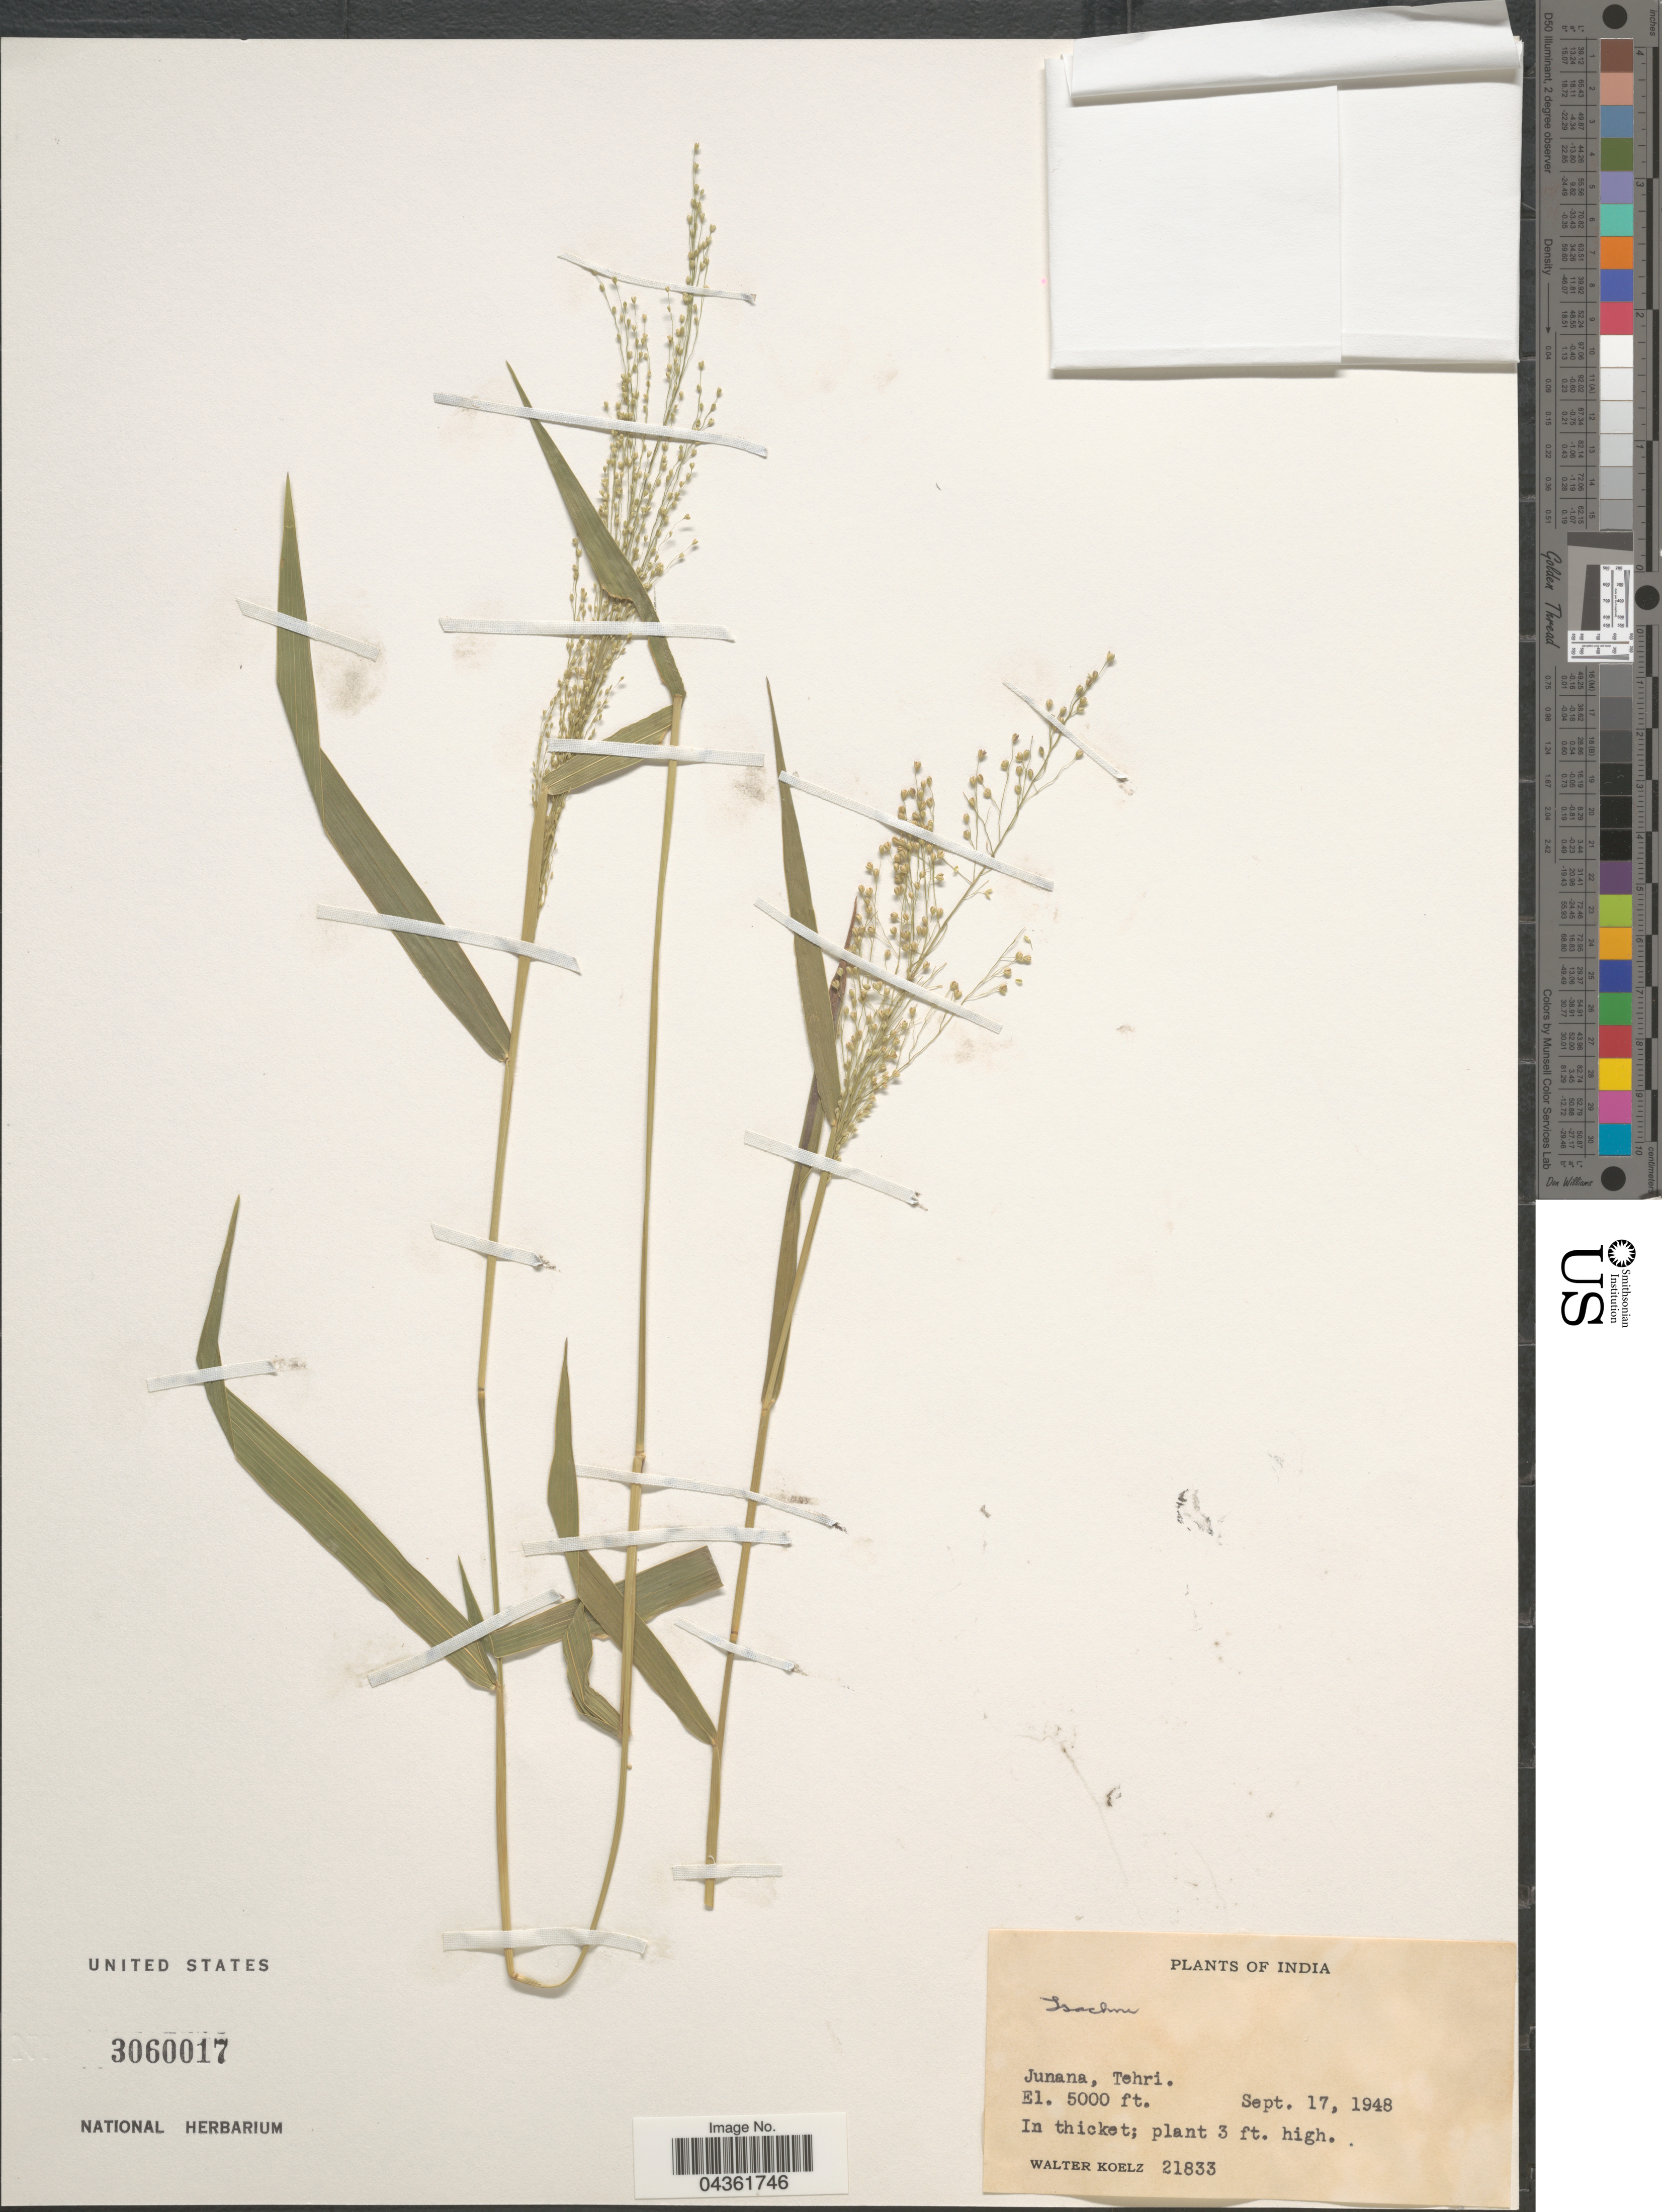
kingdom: Plantae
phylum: Tracheophyta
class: Liliopsida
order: Poales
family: Poaceae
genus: Isachne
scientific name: Isachne sp.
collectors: W. N. Koelz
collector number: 21833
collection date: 1948-09-17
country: India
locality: Junana, Tehri.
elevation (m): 1524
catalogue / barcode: US 3060017